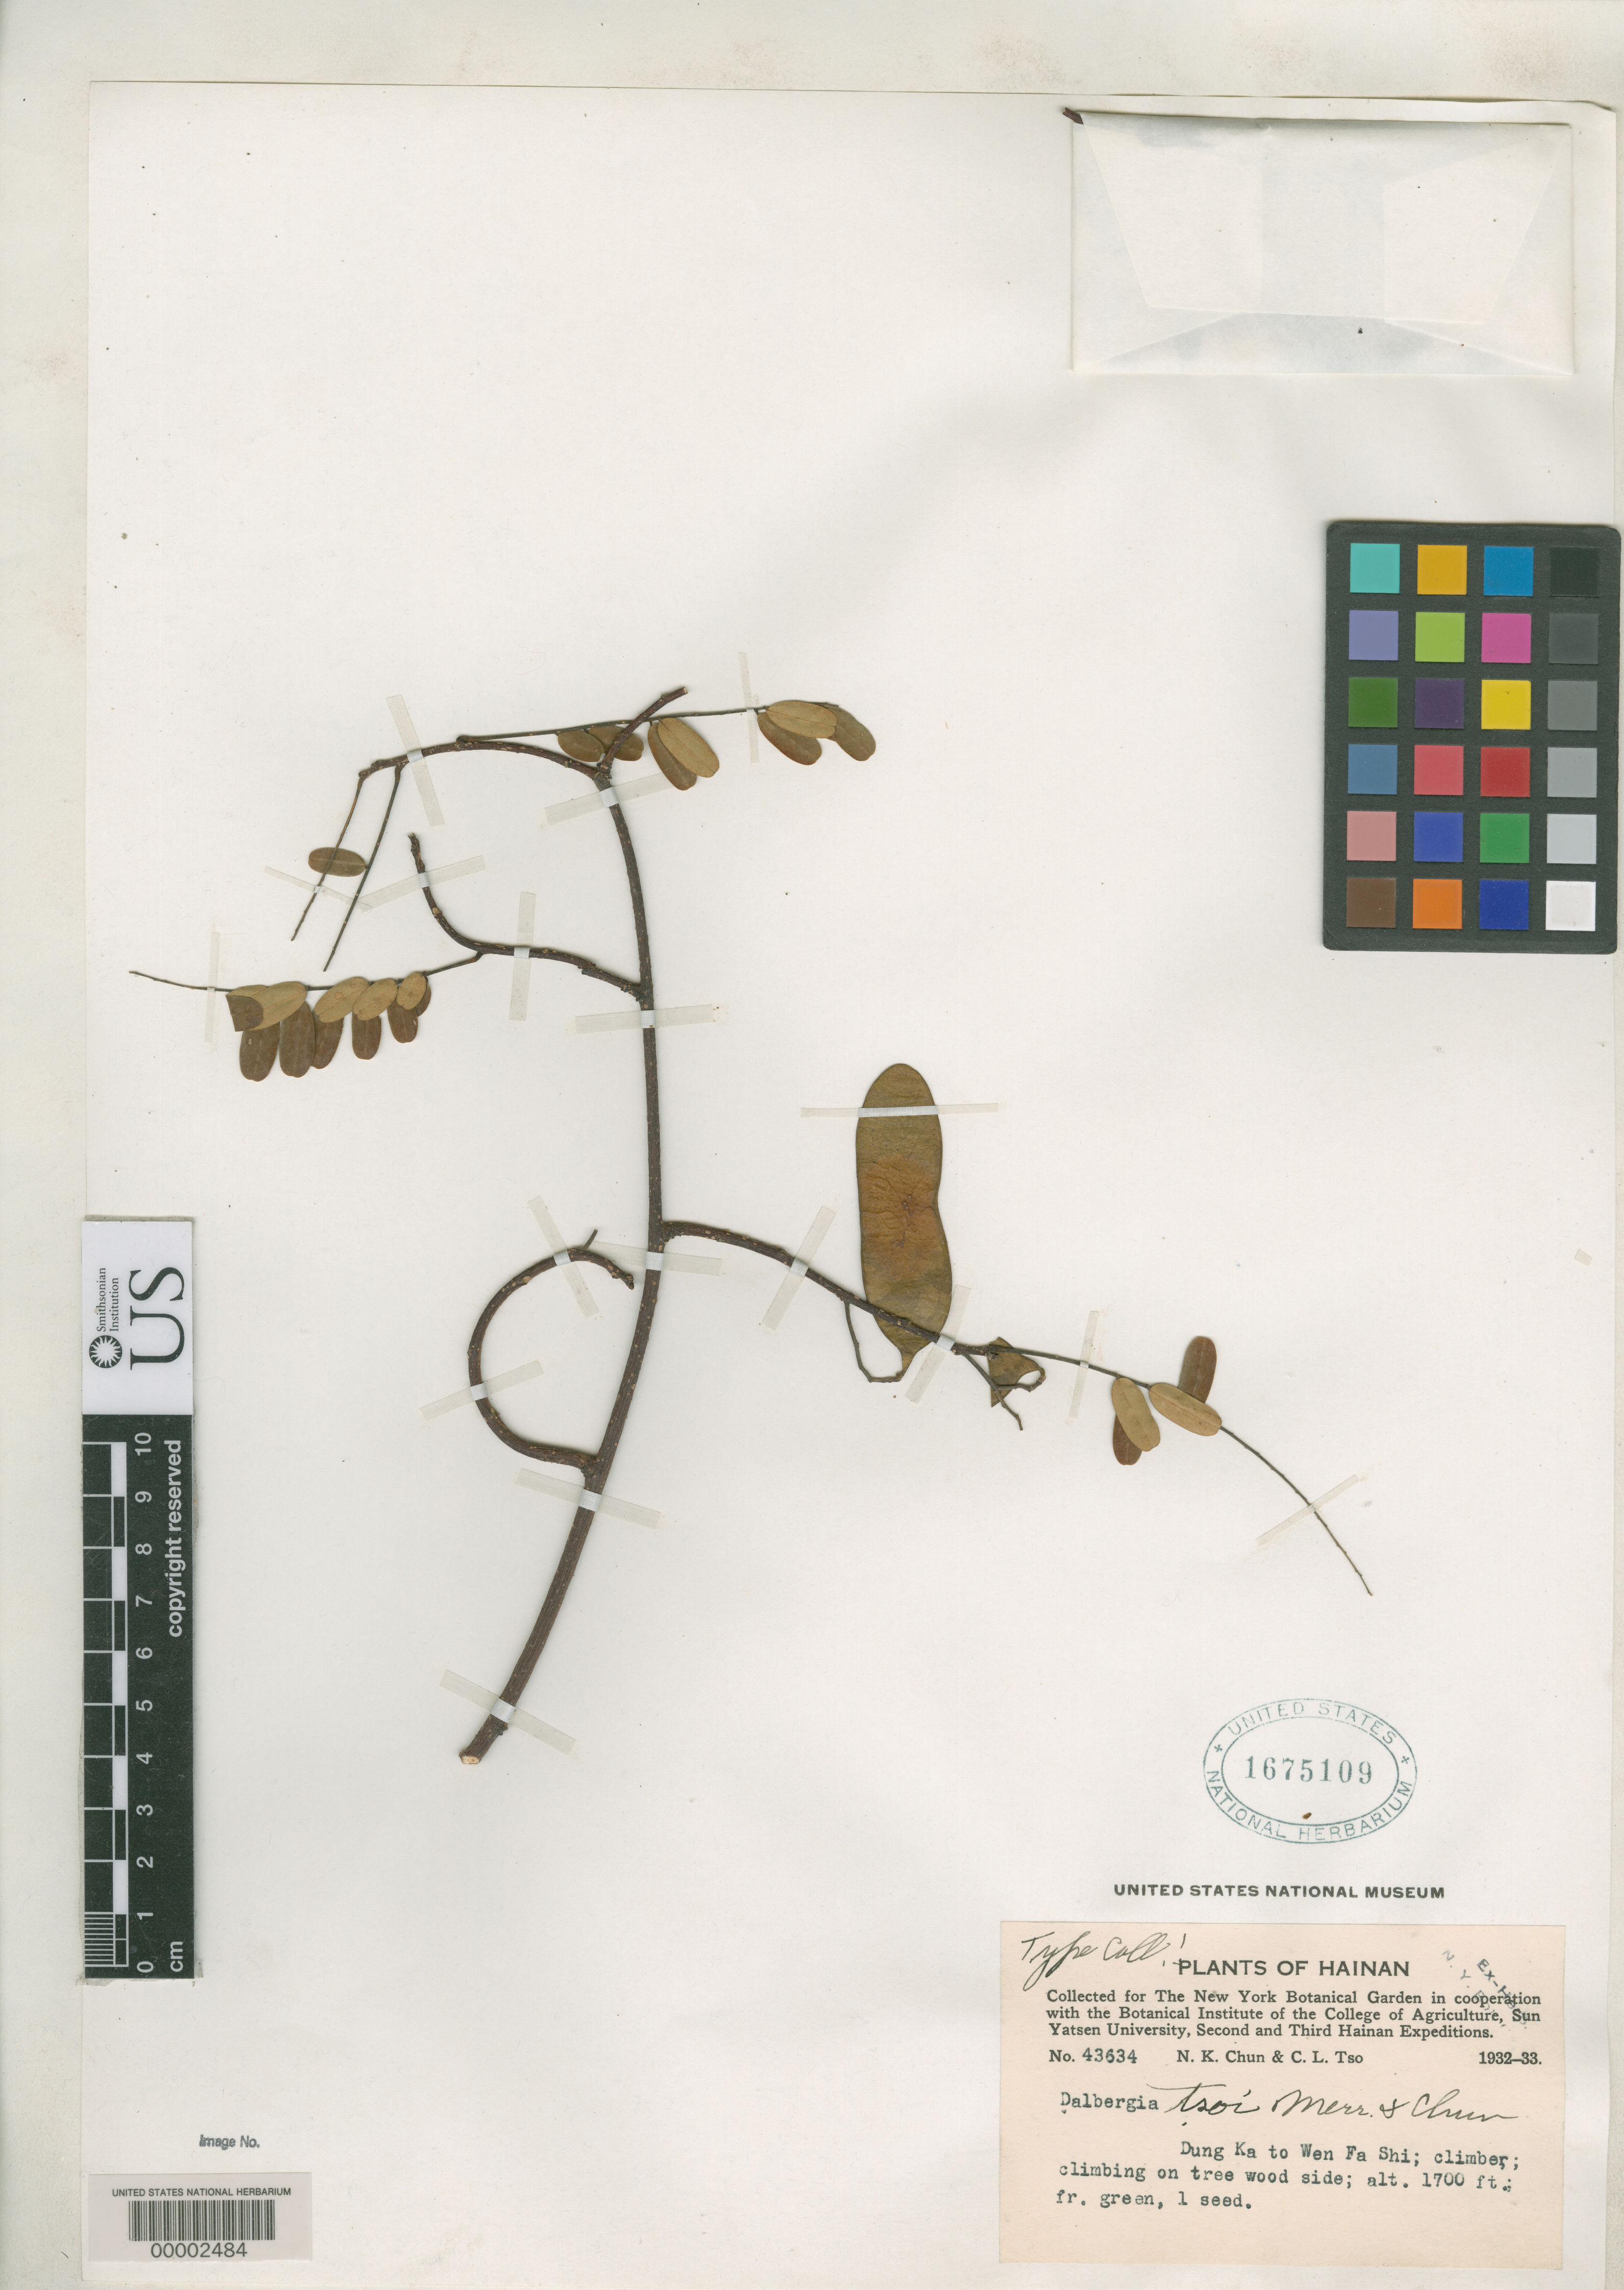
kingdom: Plantae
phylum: Tracheophyta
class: Magnoliopsida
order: Fabales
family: Fabaceae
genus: Dalbergia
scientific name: Dalbergia tsoi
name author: Merr. & Chun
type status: Isotype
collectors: N. K. Chun & C. Tso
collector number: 43634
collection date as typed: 1932 to -- --- 1933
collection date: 1932/1933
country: China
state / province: Hainan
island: Hainan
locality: Tung gap to Munfa Shi.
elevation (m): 518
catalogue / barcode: US 1675109